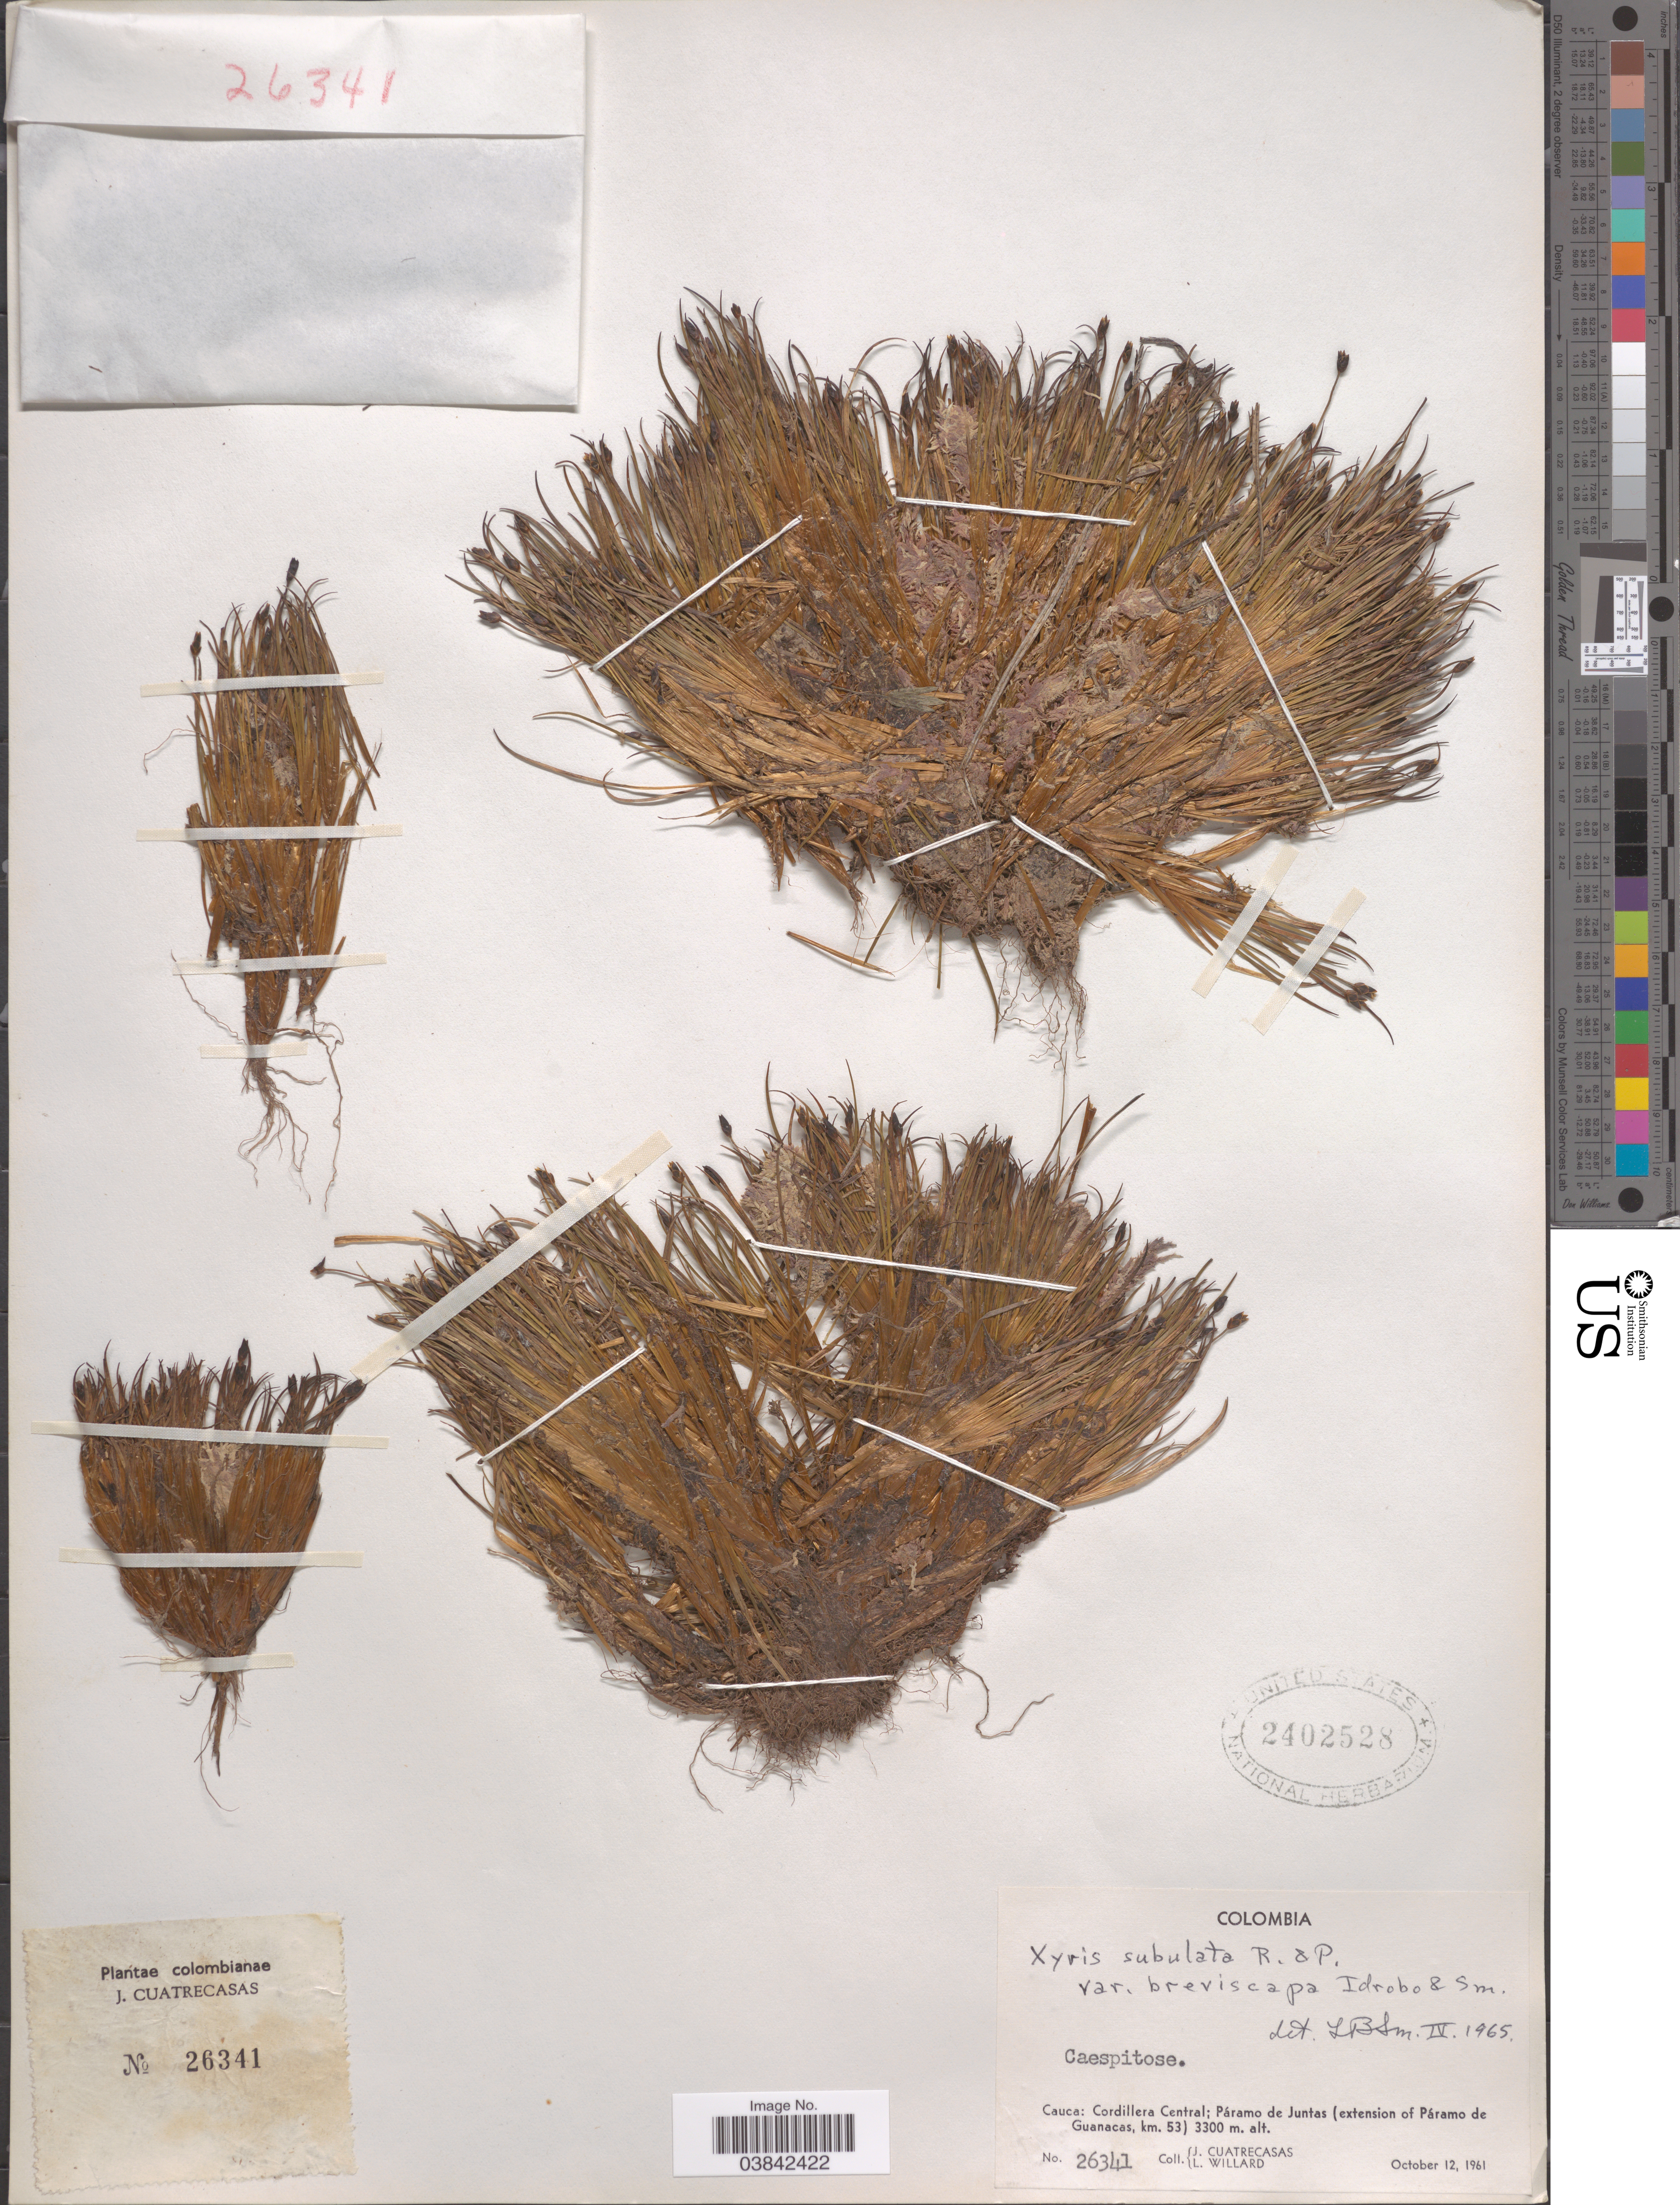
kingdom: Plantae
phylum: Tracheophyta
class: Liliopsida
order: Poales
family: Xyridaceae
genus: Xyris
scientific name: Xyris subulata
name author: Ruiz & Pav.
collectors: J. Cuatrecasas & L. Willard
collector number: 26341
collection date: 1961-10-12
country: Colombia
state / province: Cauca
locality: Cordillera Central; Páramo de Juntas (extension of Páramo de Guanacas, km. 53).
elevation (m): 3300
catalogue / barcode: US 2402528